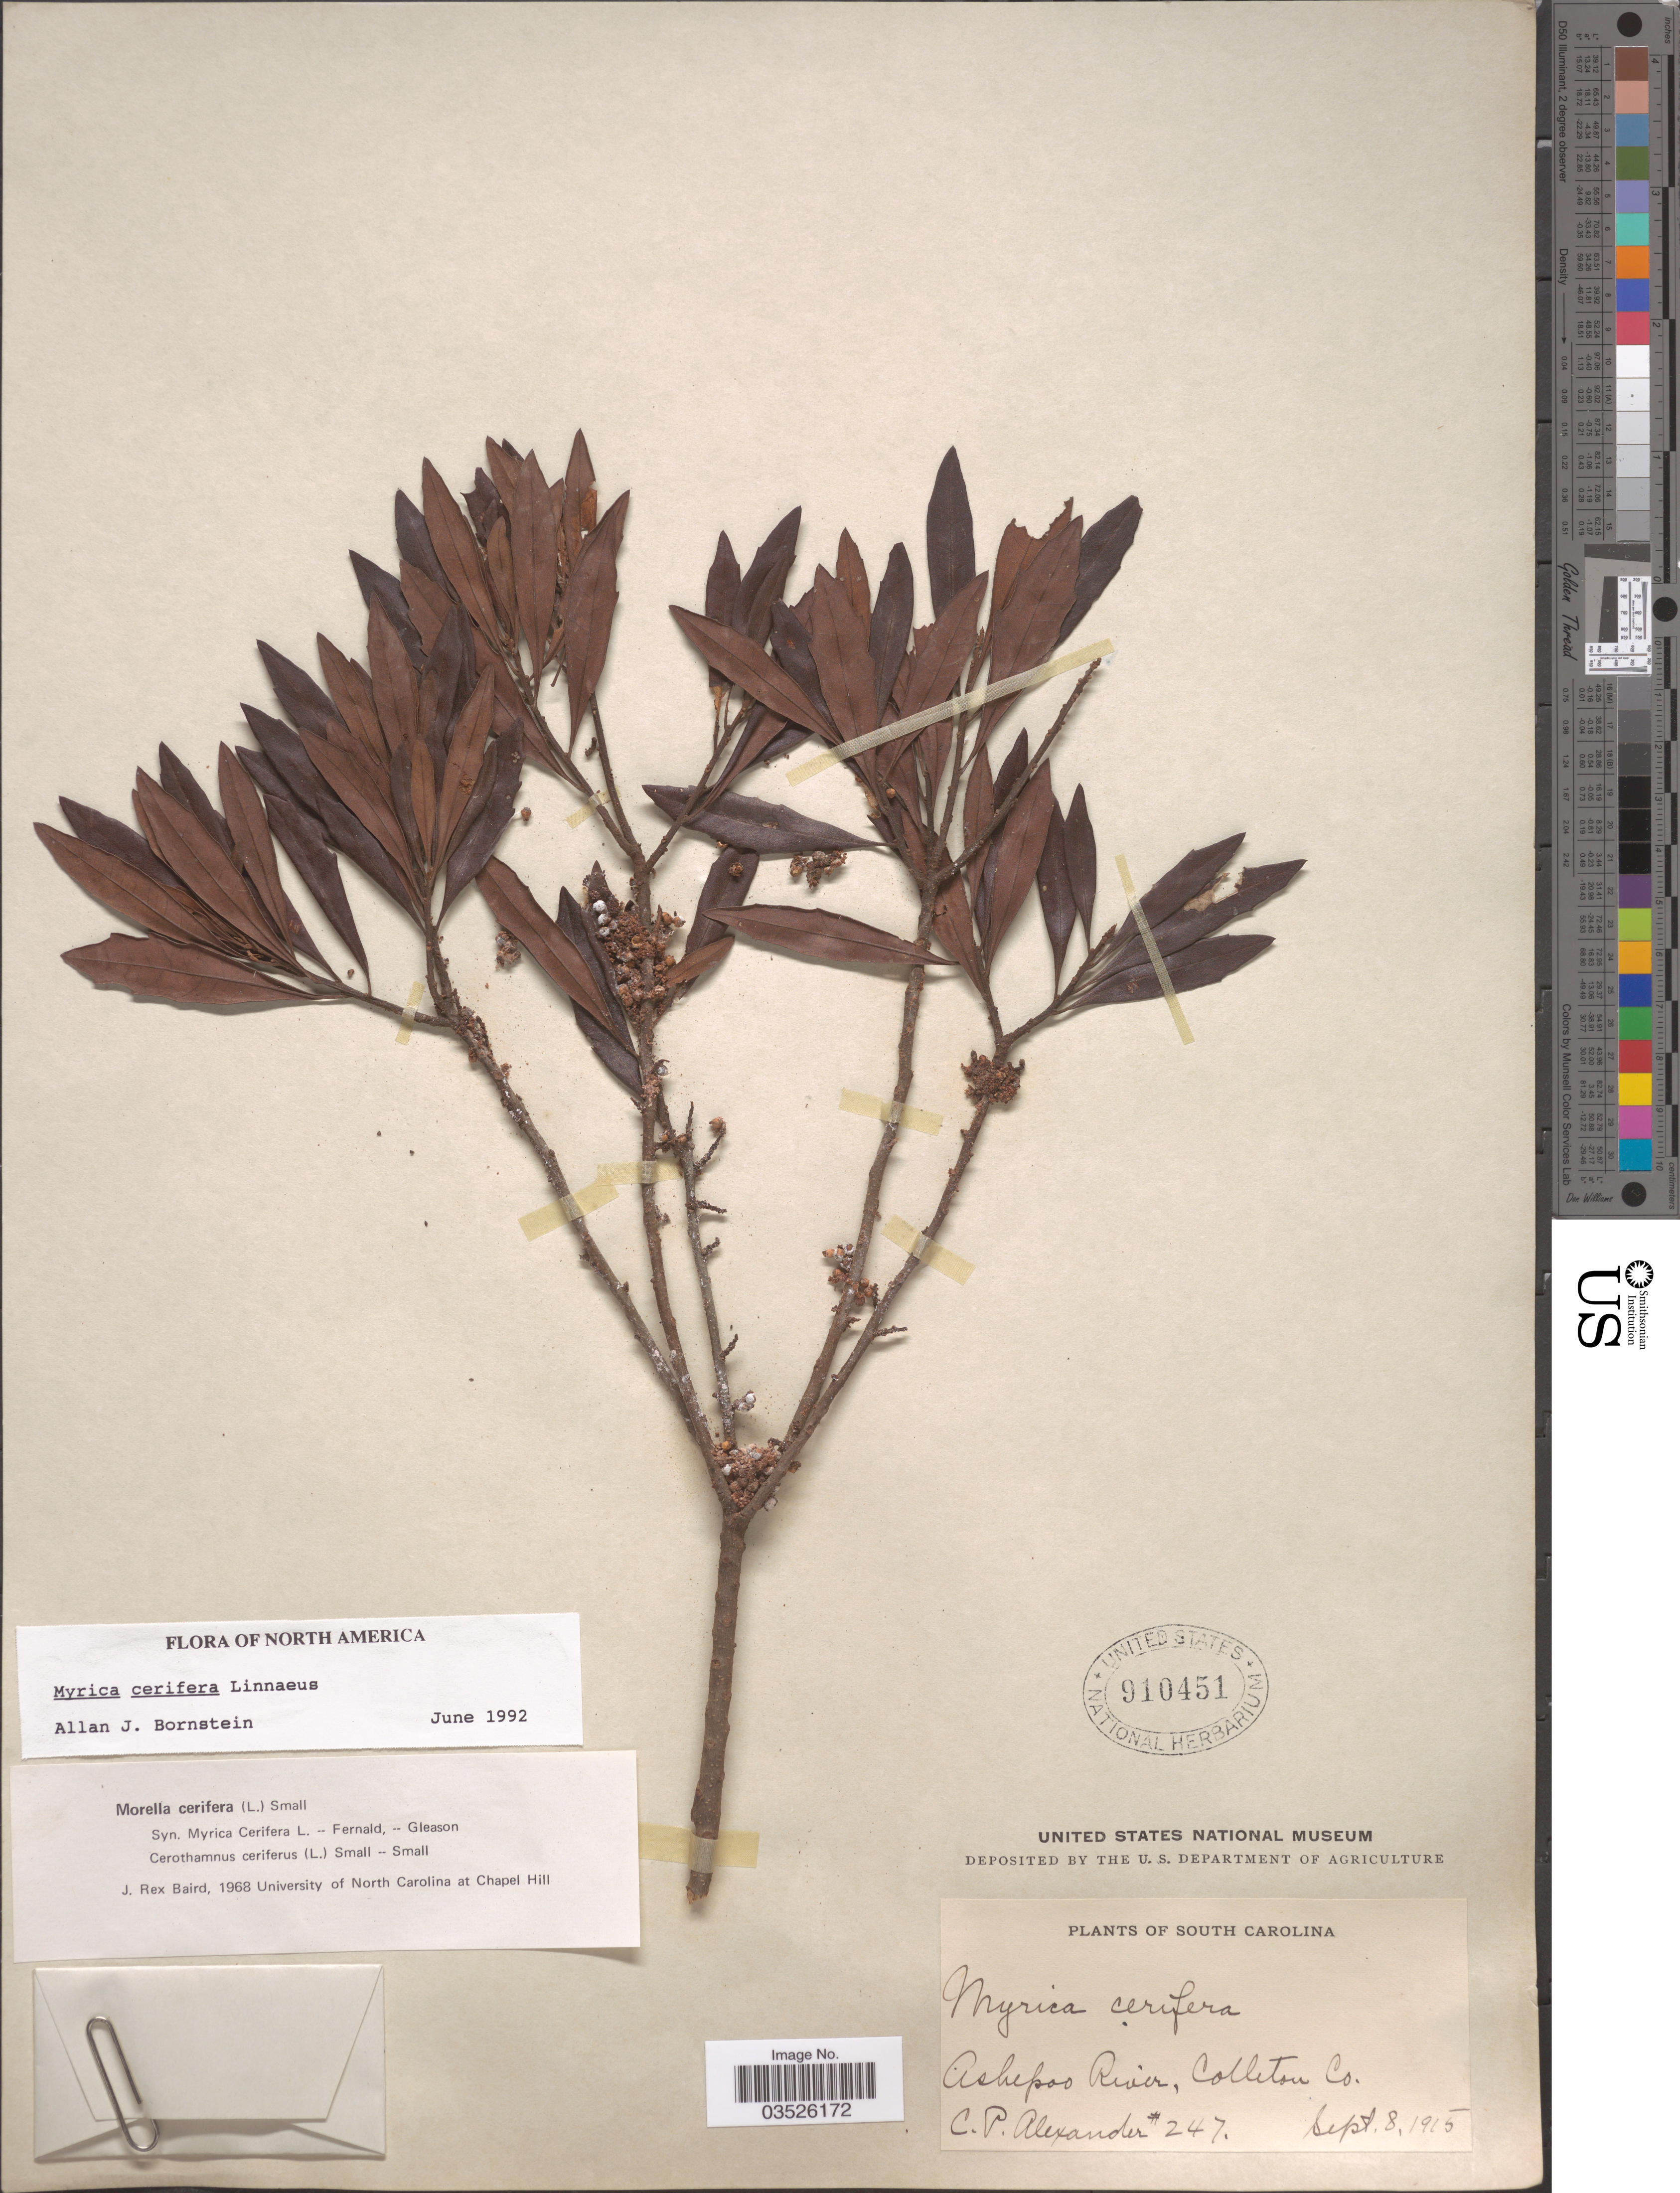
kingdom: Plantae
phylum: Tracheophyta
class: Magnoliopsida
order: Fagales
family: Myricaceae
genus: Morella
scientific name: Morella cerifera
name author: (L.) Small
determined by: Baird, James Rex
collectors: C. P. Alexander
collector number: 247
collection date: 1915-09-08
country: United States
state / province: South Carolina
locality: Ashepoo River, Colleton Co.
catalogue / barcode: US 910451